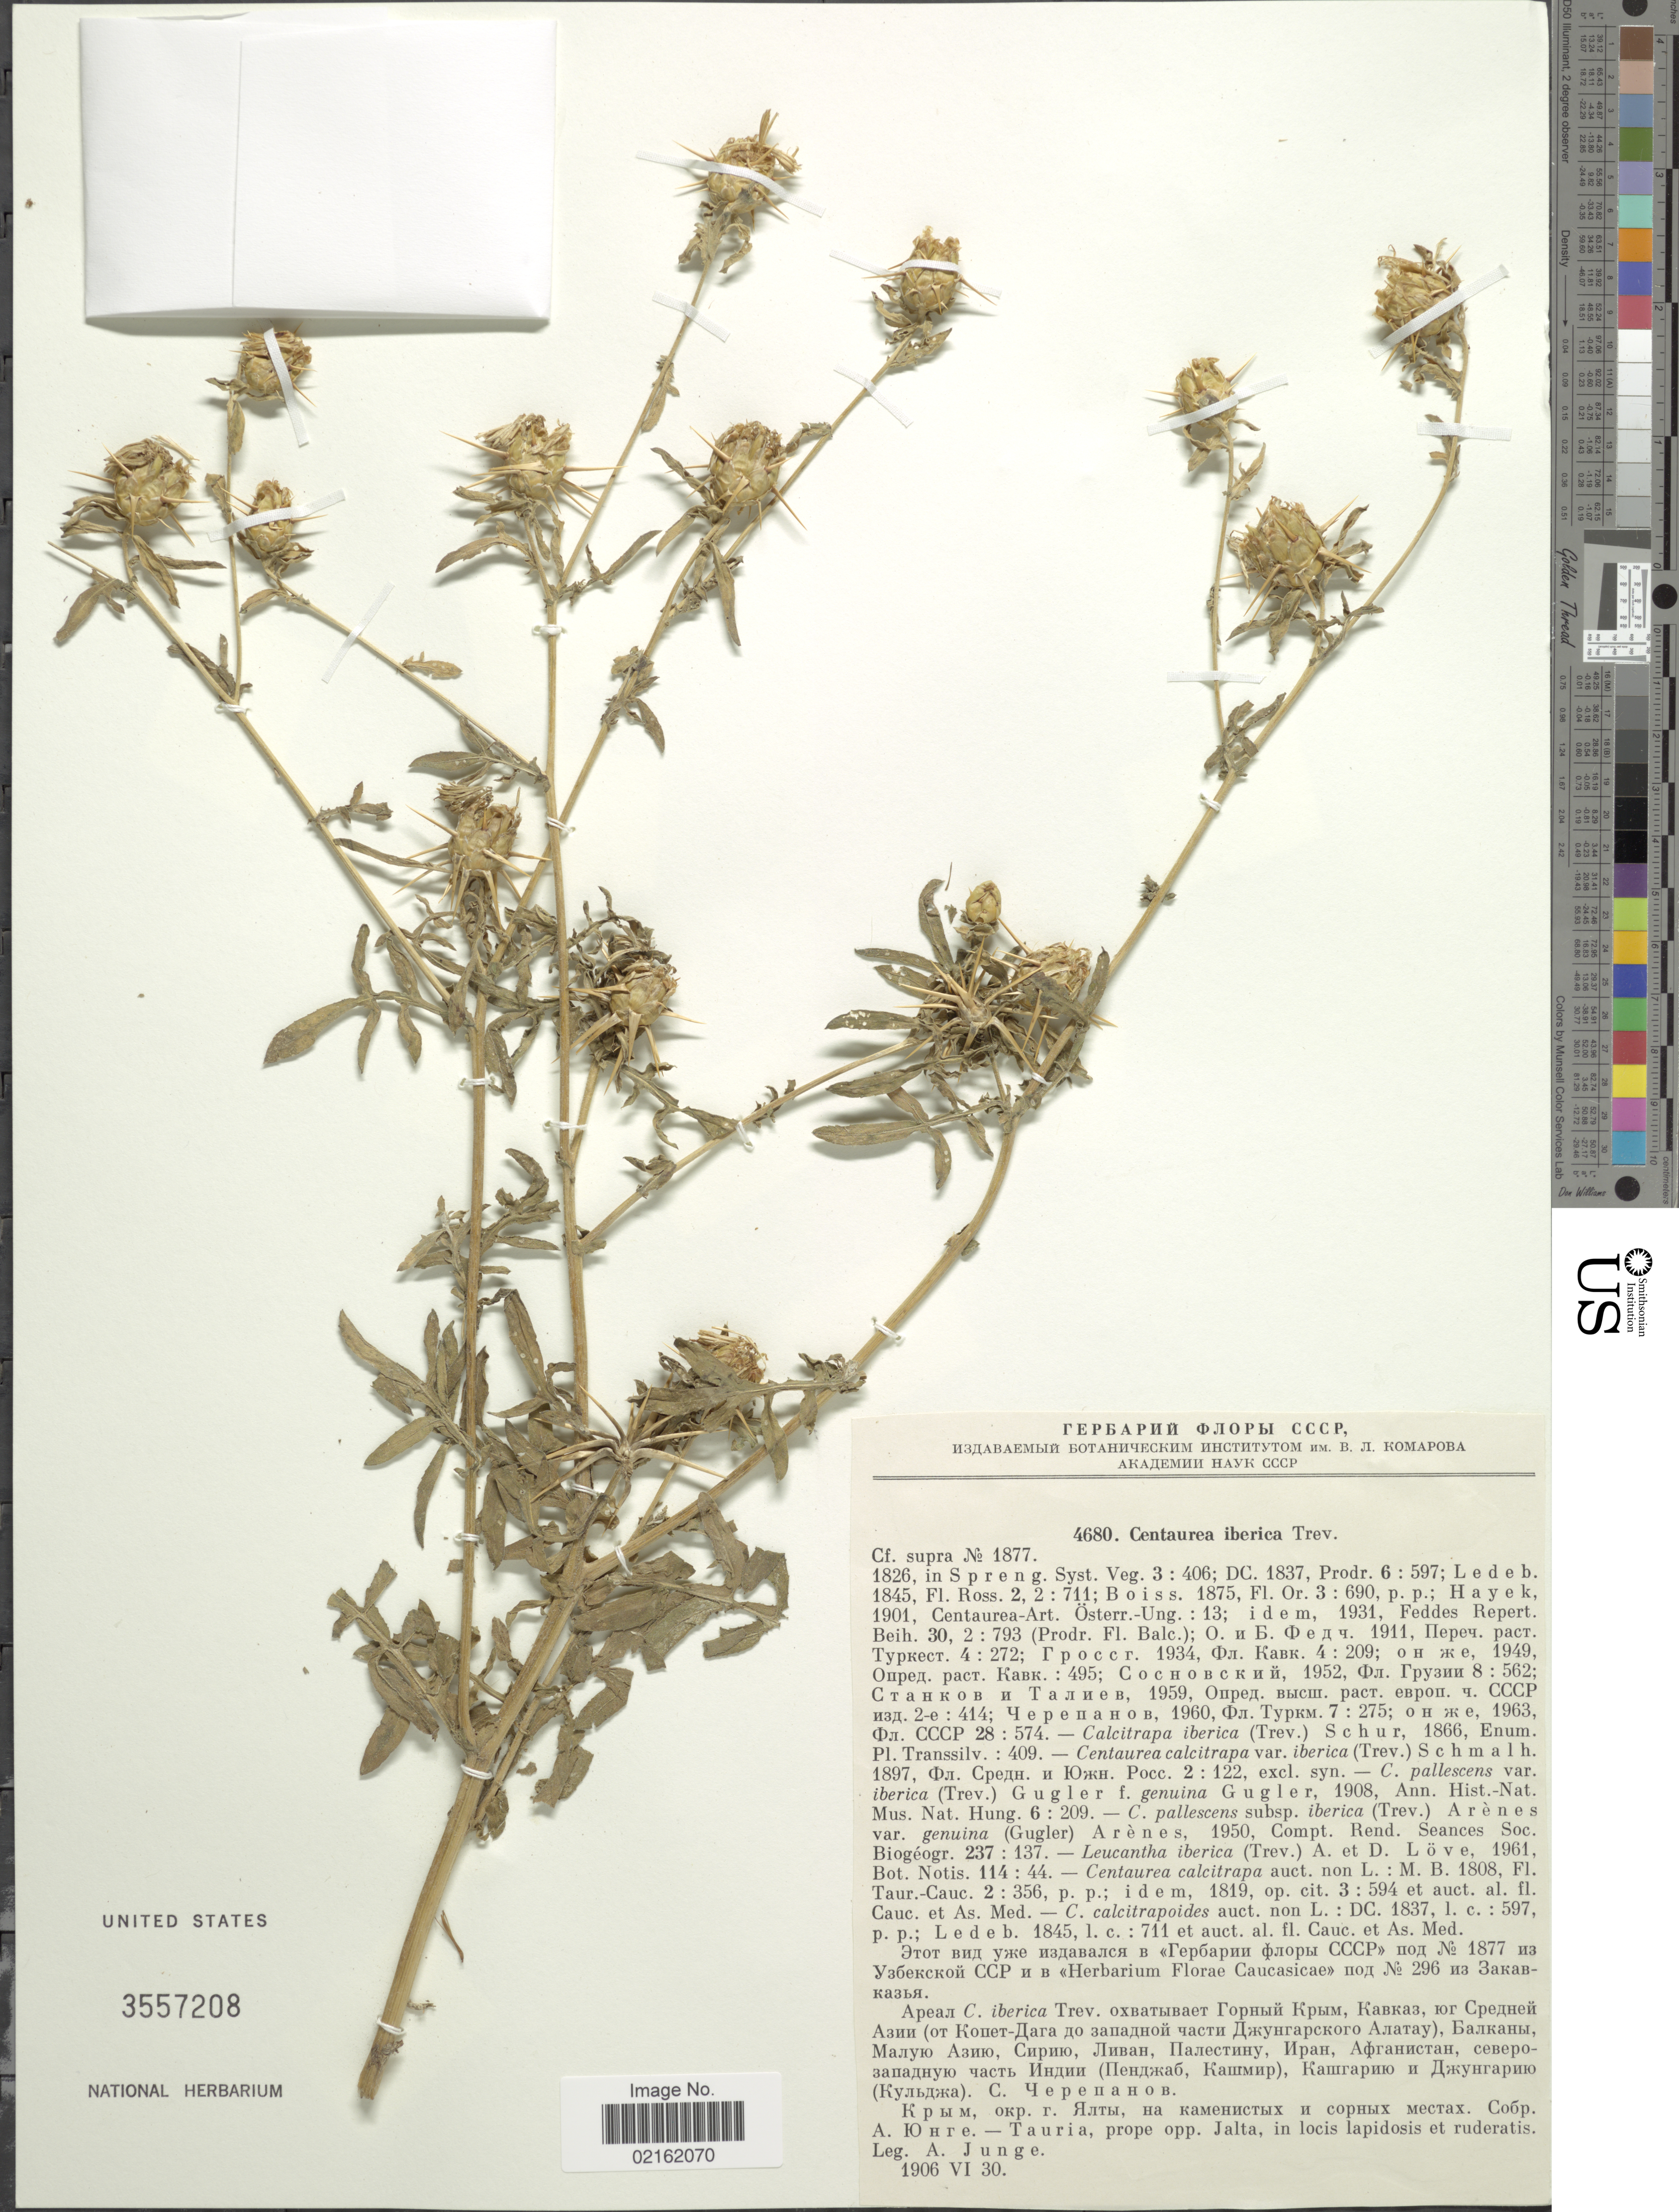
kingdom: Plantae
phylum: Tracheophyta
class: Magnoliopsida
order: Asterales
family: Asteraceae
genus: Centaurea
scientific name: Centaurea intricata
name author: Boiss.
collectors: A. Junge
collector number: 4680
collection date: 1906-06-30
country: Ukraine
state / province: Crimea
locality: Tauria, prope opp. Jalta, in locis lapidosis et ruderatis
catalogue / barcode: US 3557208